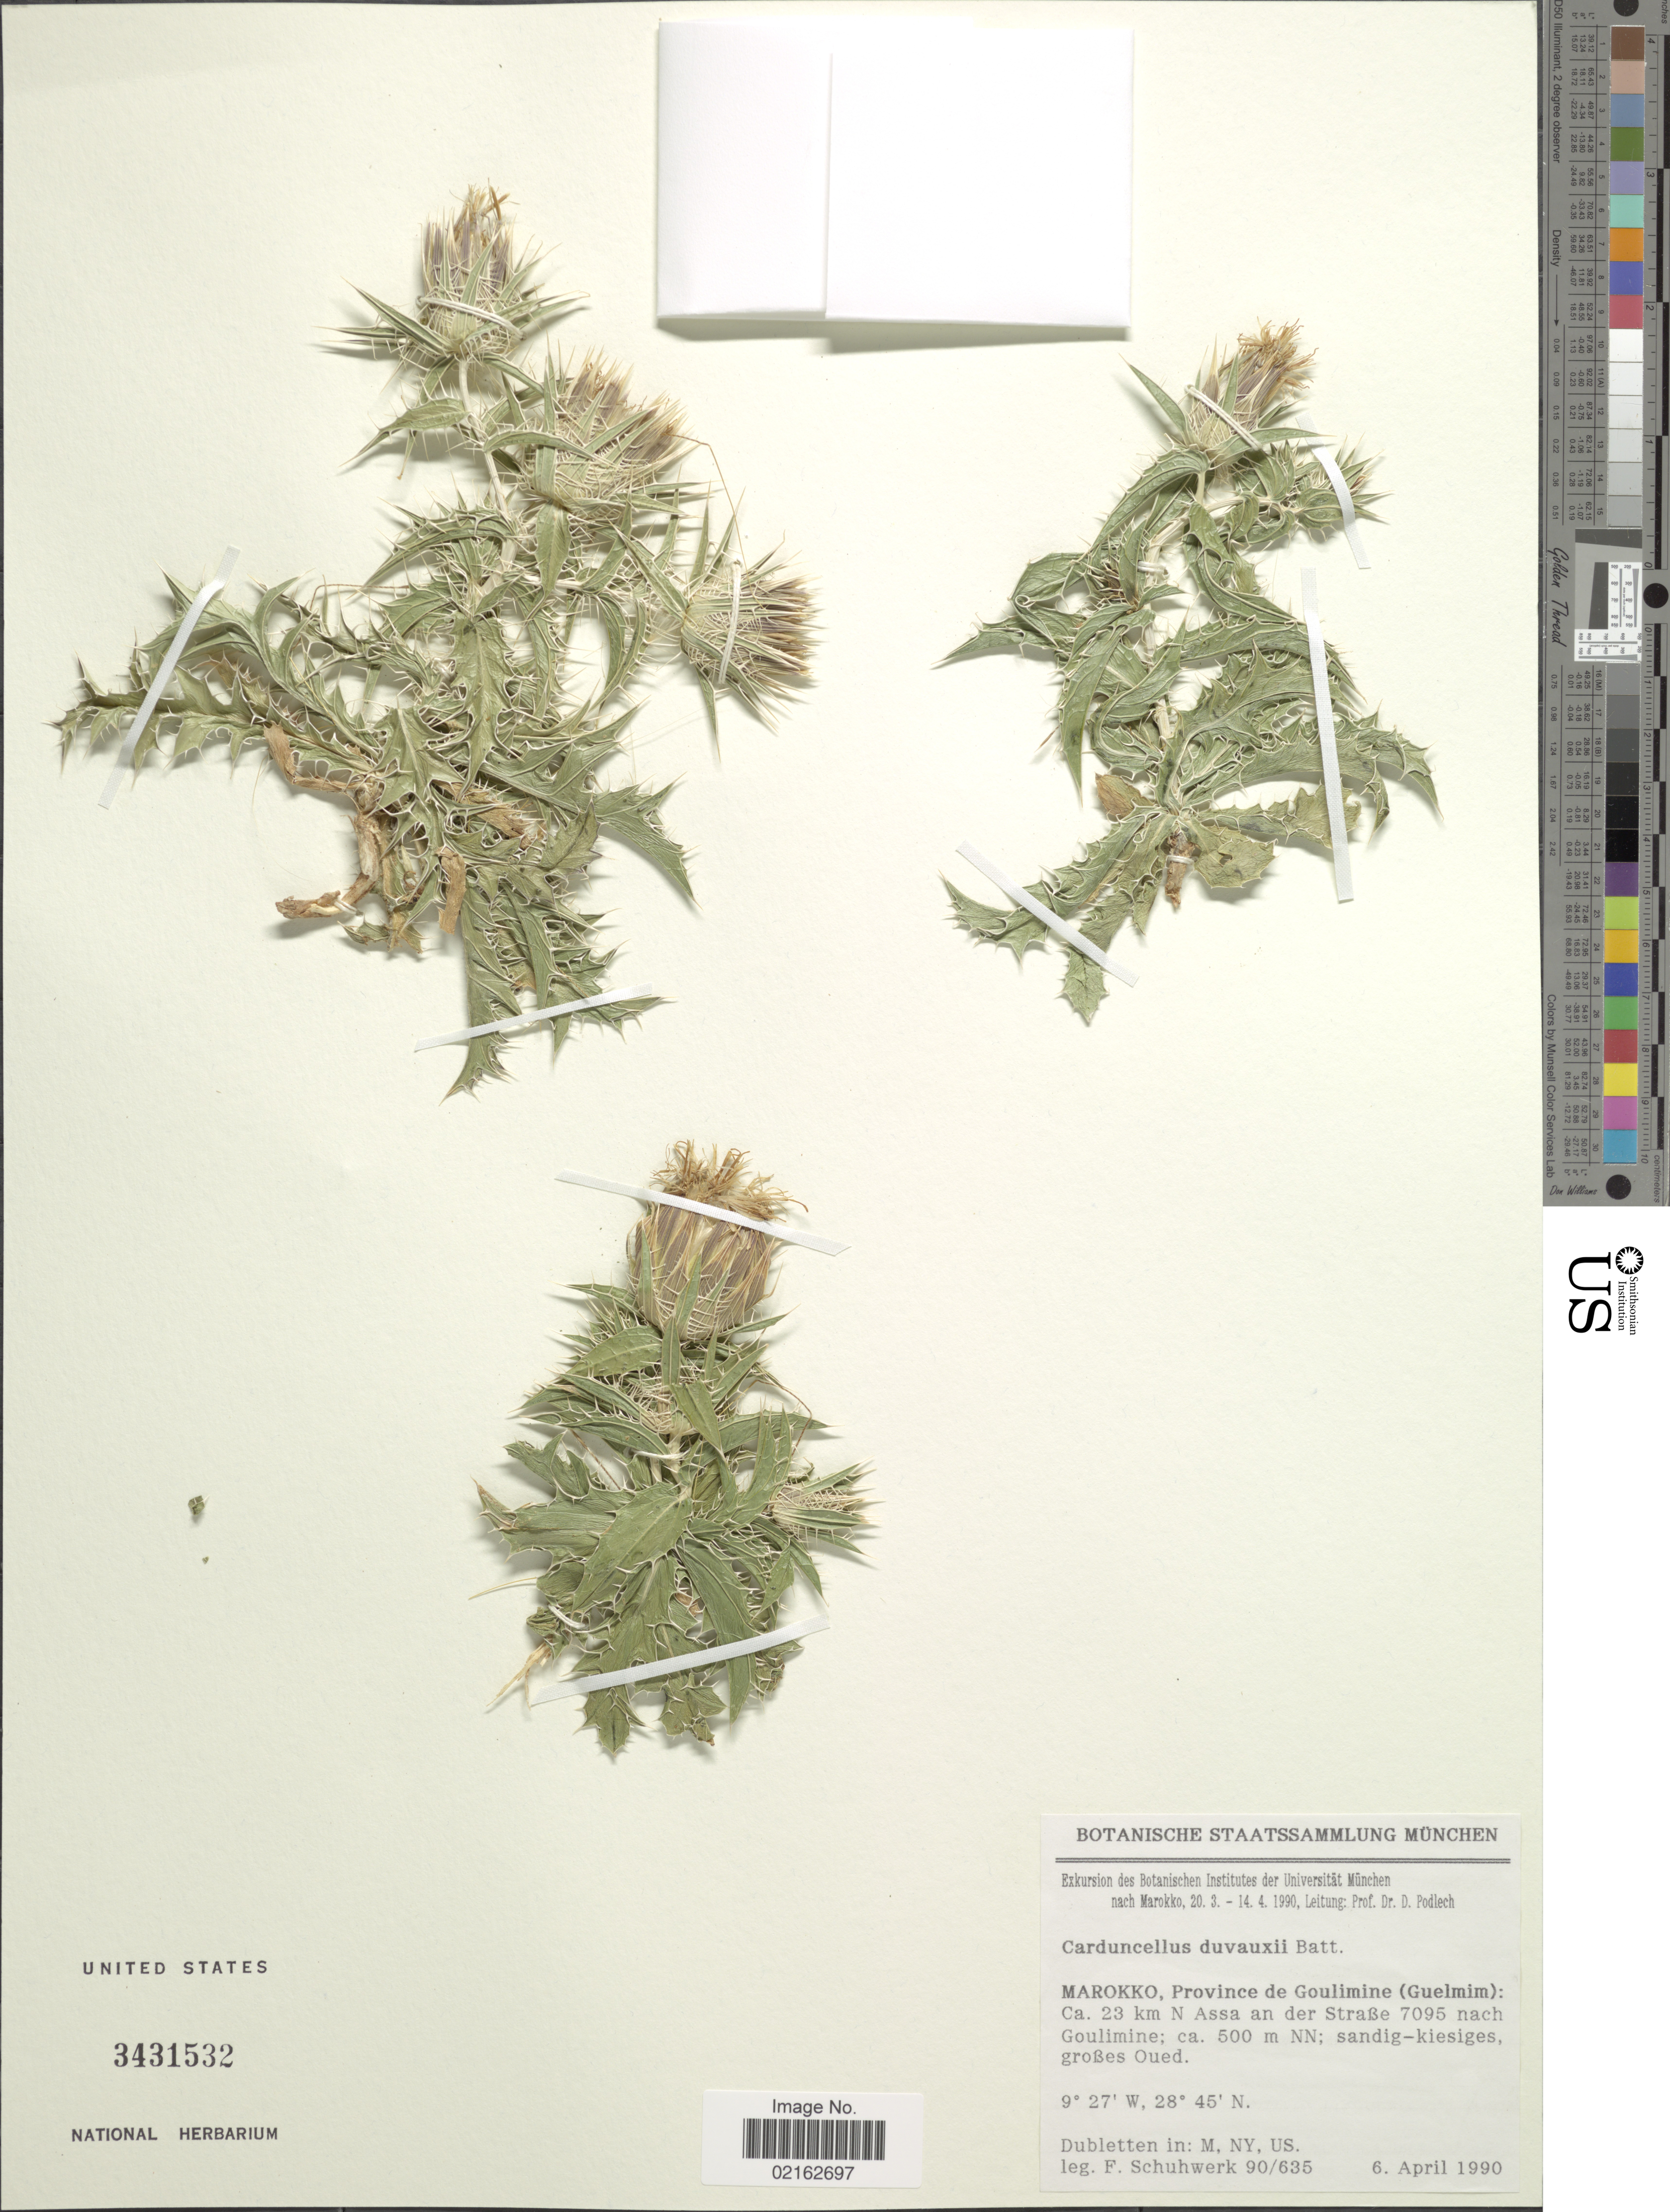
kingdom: Plantae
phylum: Tracheophyta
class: Magnoliopsida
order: Asterales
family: Asteraceae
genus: Carduncellus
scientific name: Carduncellus duvauxii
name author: Batt.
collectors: Schuhwerk, F.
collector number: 90/635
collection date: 1990-04-06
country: Morocco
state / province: Guelmim-Es Smara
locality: Province de Goulimine (Guelmim), ca 23 km N Assa an der Strabe 7095 nach Goulimine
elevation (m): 500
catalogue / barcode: US 3431532